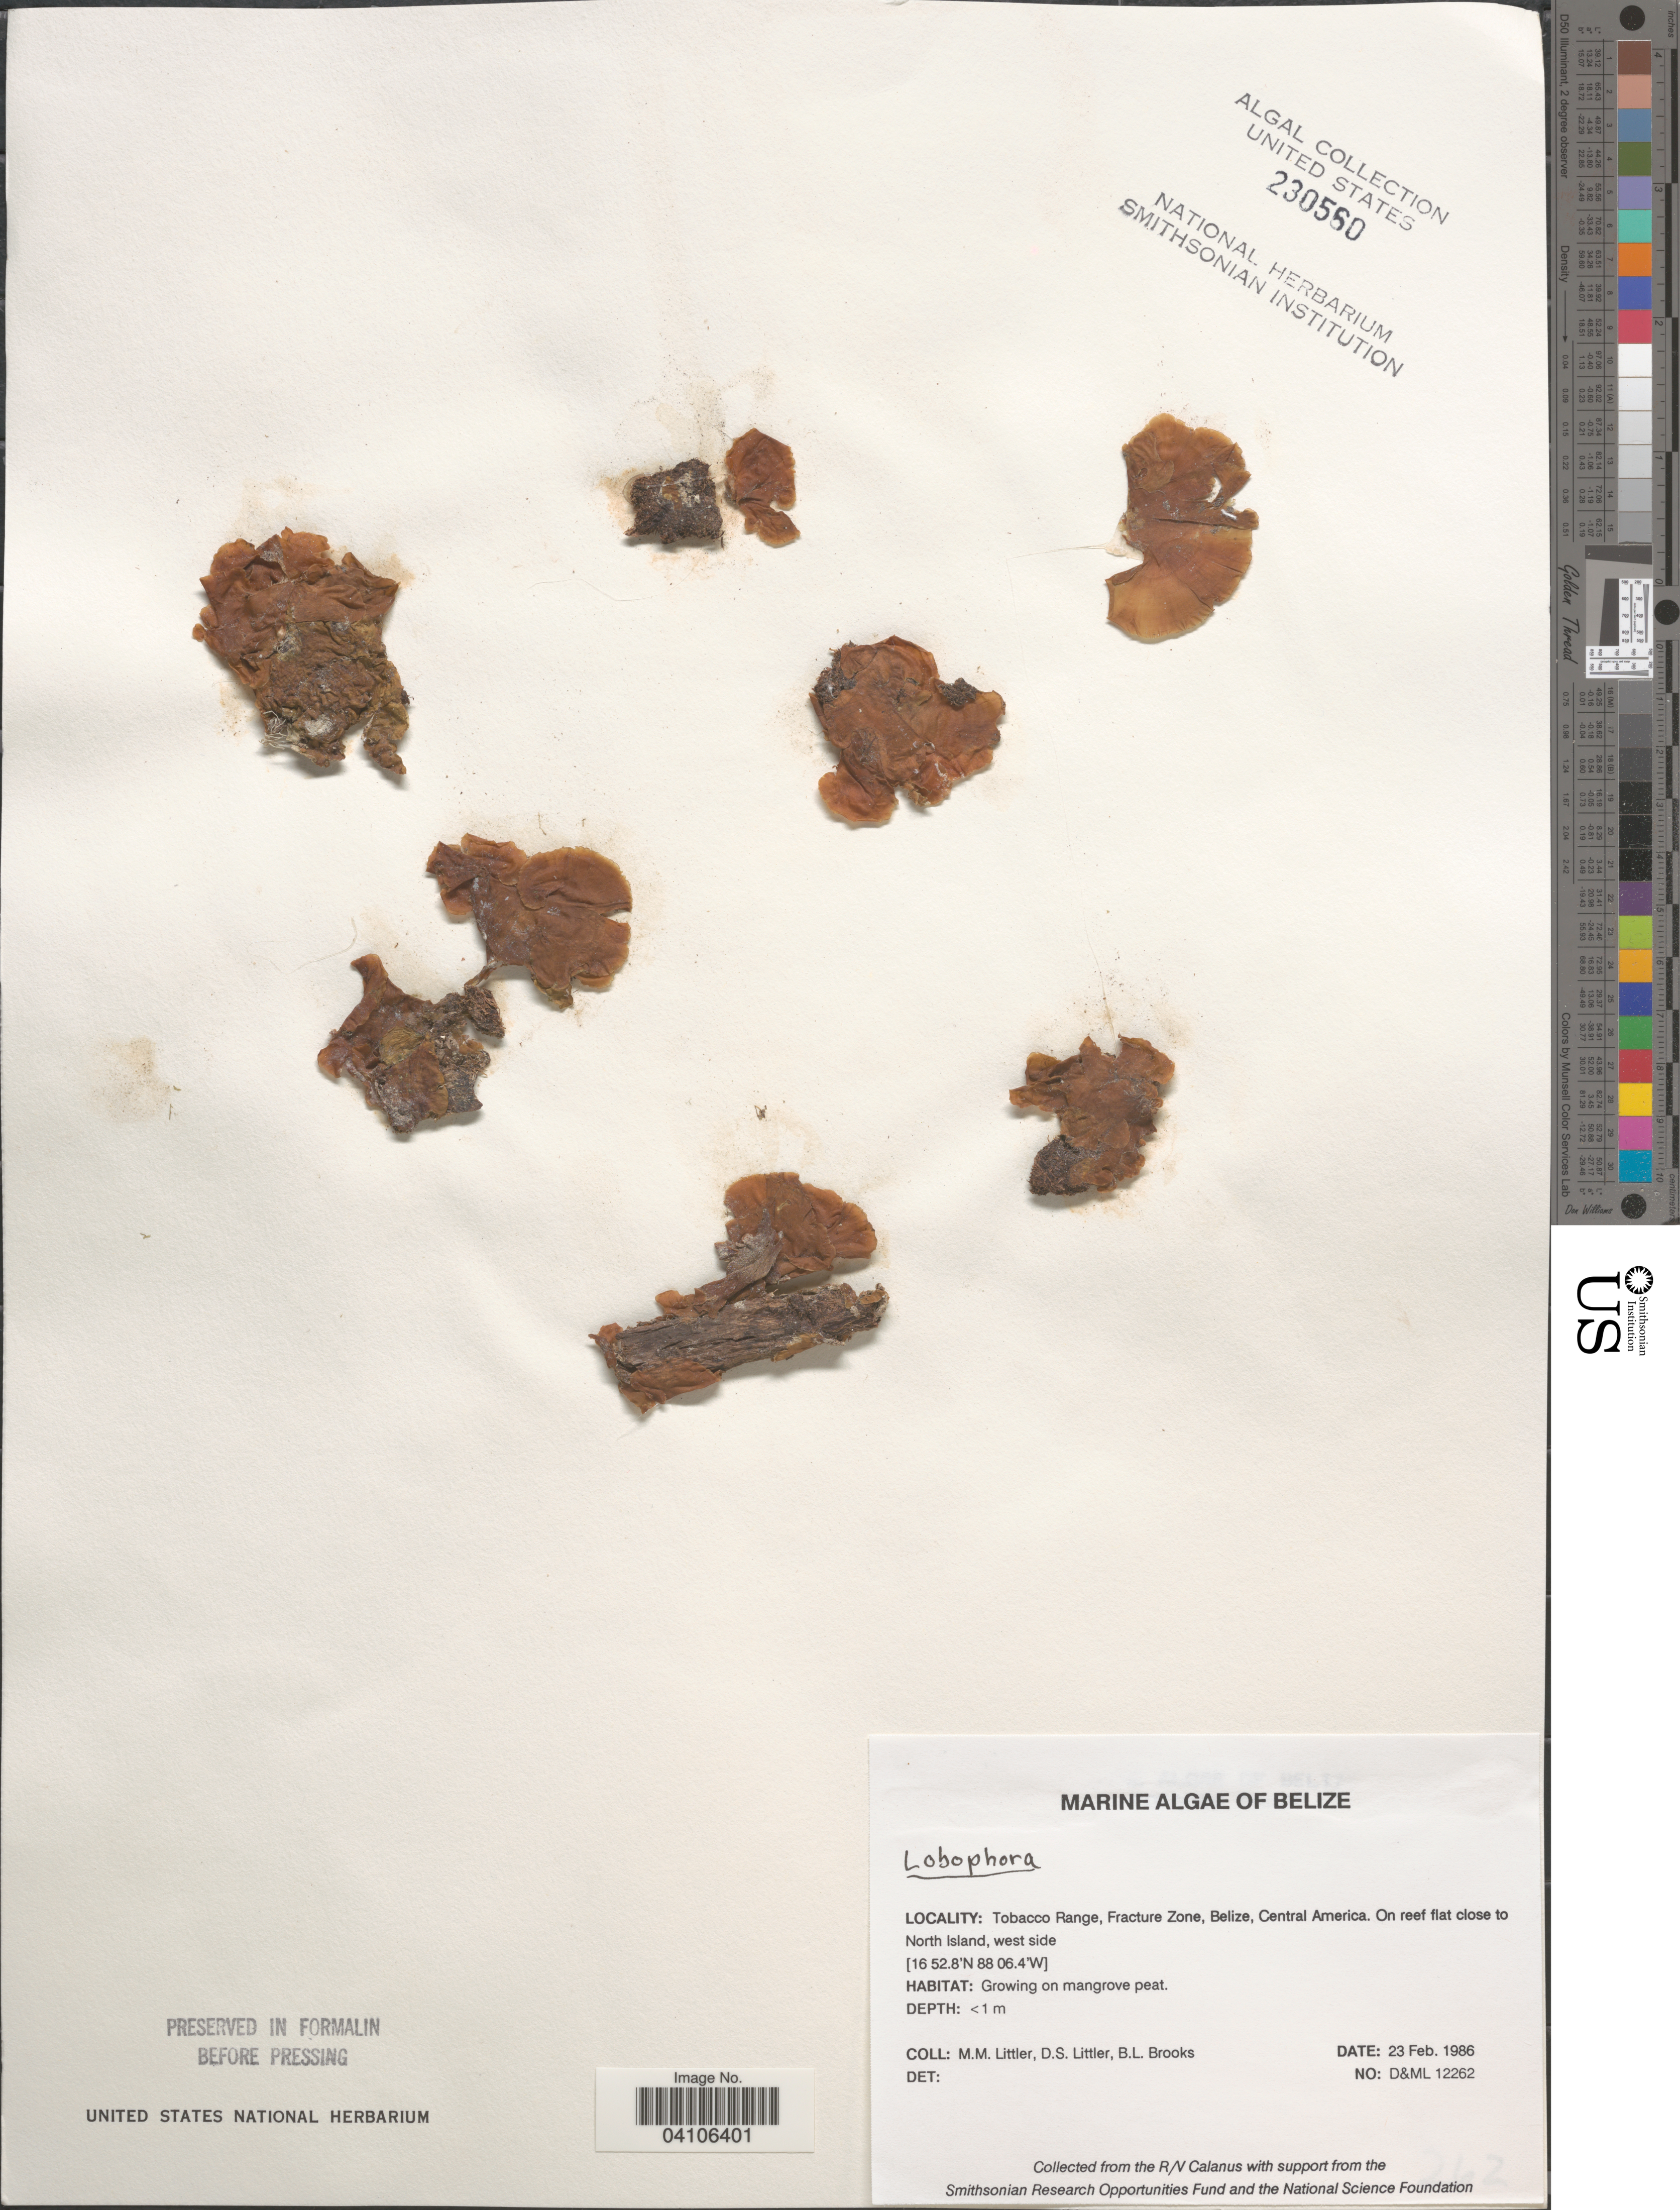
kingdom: Chromista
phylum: Ochrophyta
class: Phaeophyceae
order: Dictyotales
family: Dictyotaceae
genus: Lobophora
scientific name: Lobophora sp.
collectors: D. S. Littler & B. Brooks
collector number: D&ML12262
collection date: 1986-02-23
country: Belize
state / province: Belize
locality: Tobacco Range, Fracture Zone. On reef flat close to North Island, west side.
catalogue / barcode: US 230560